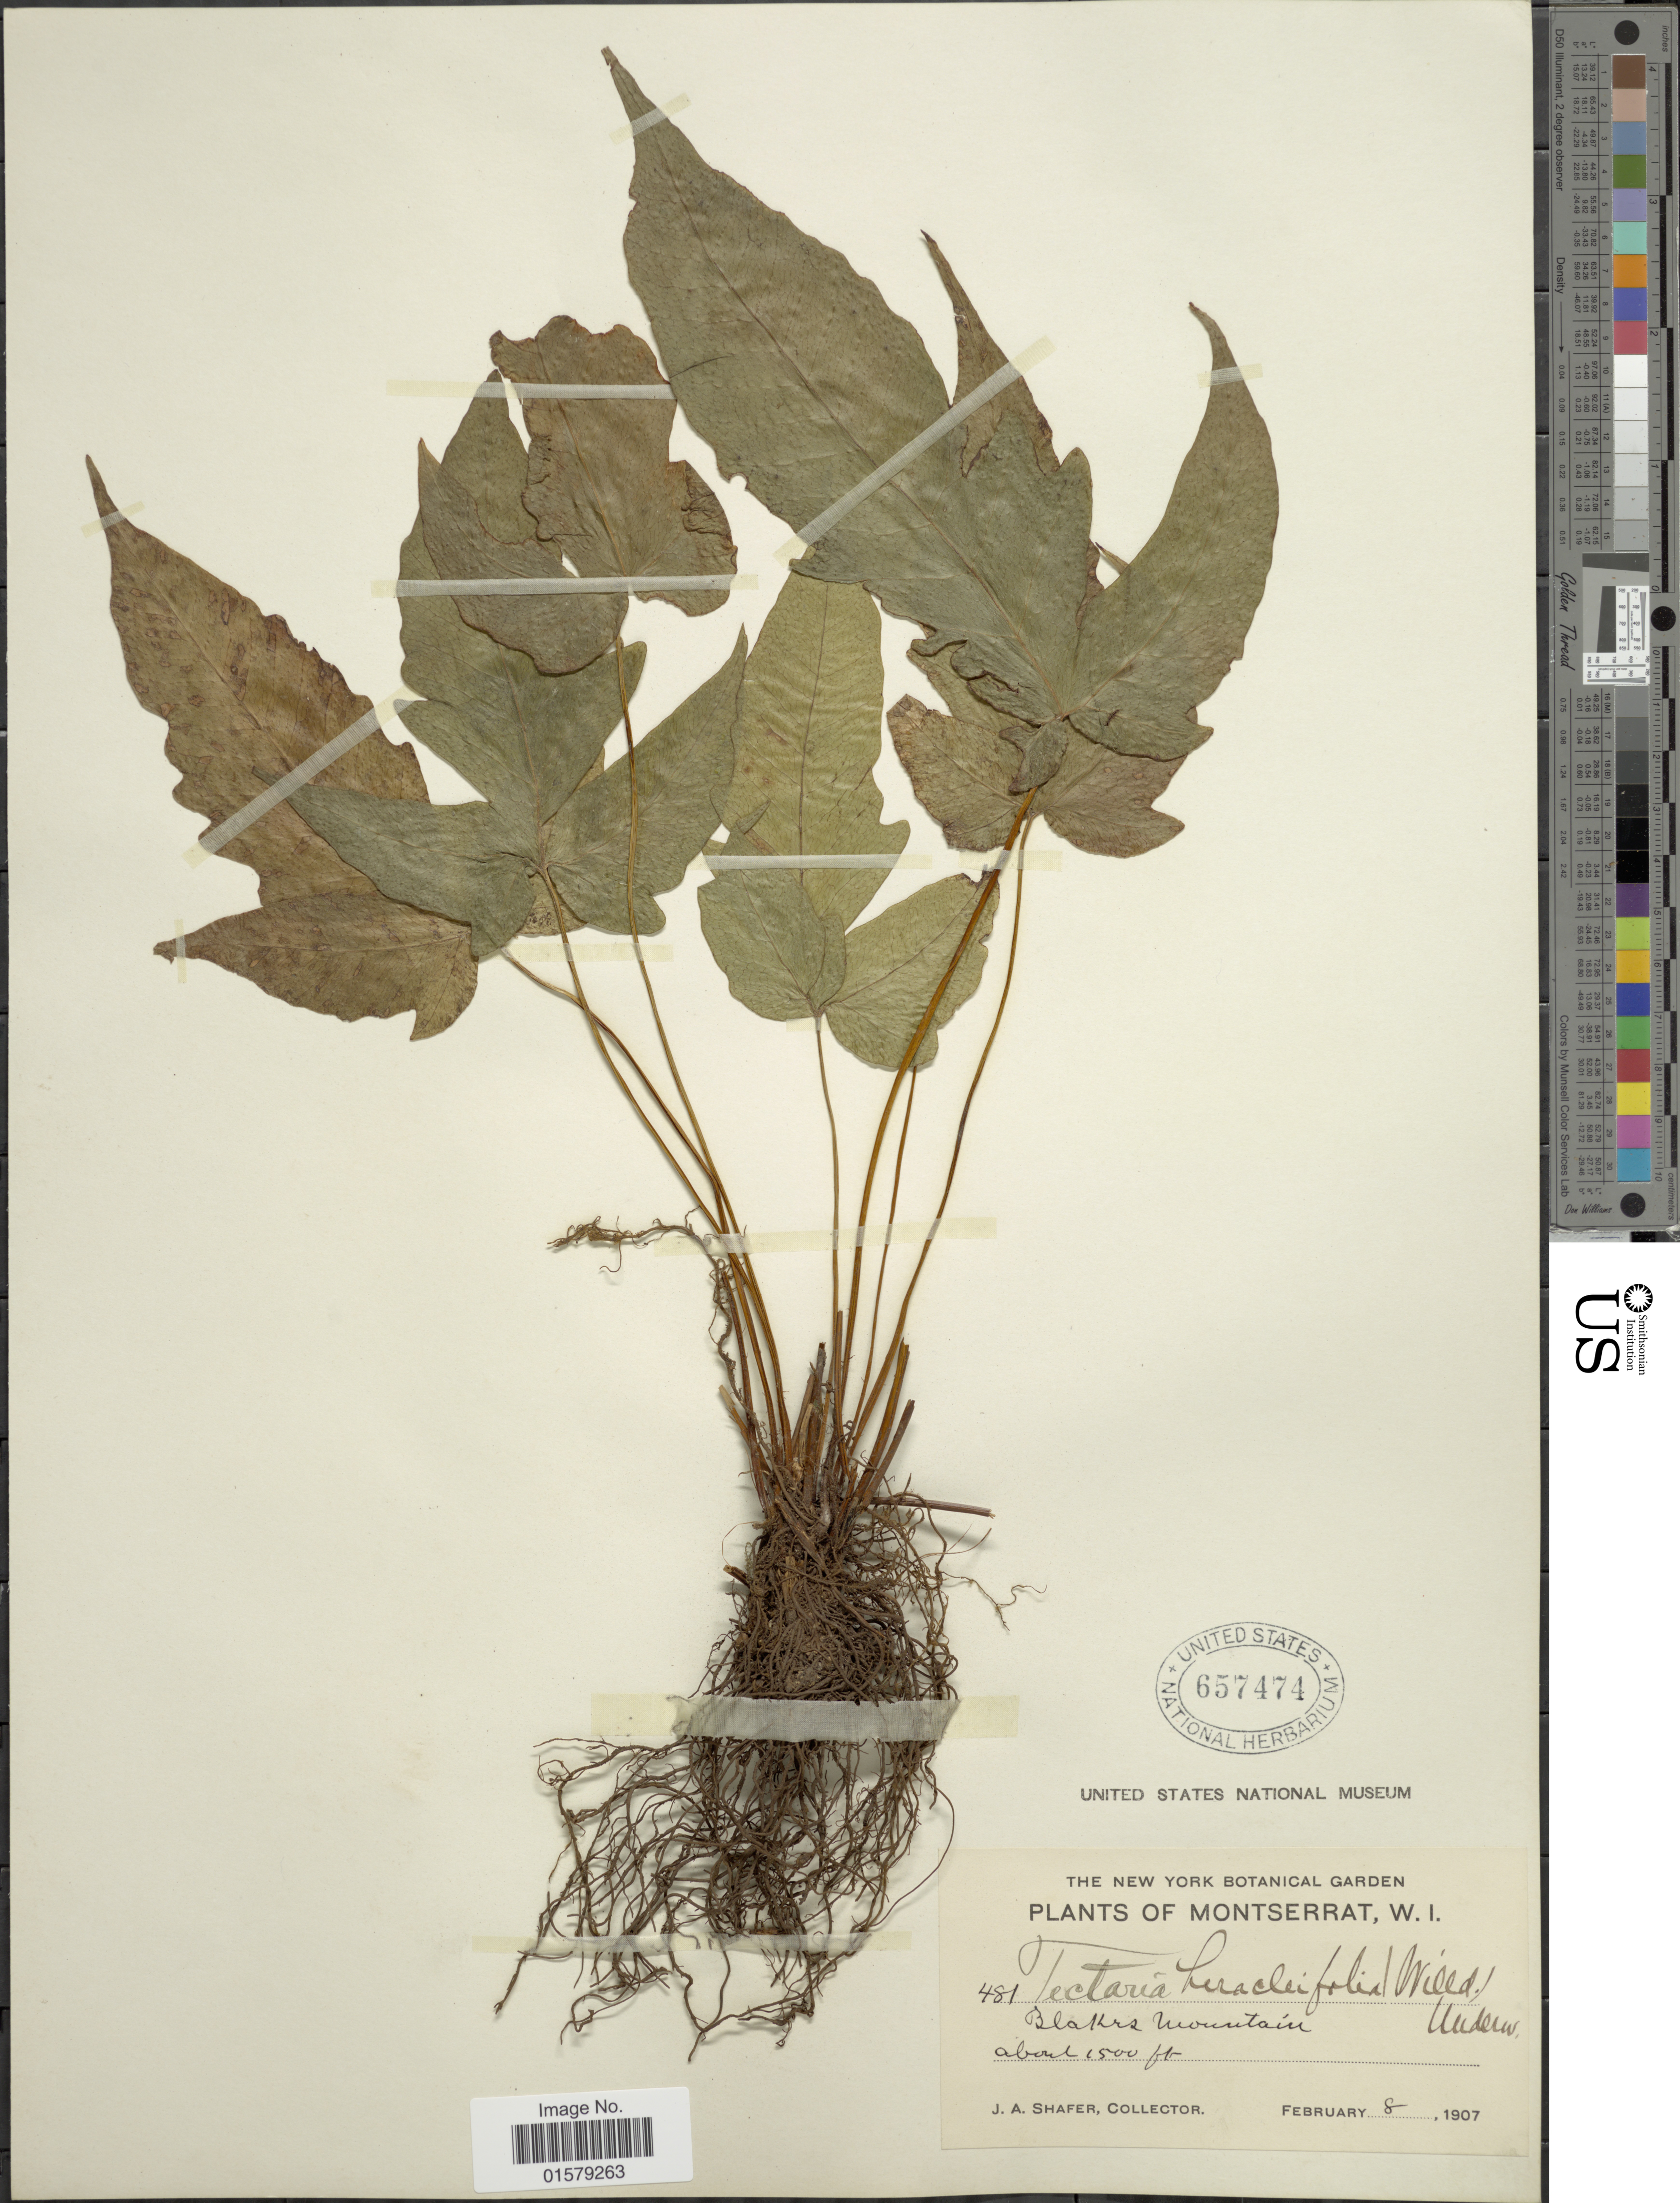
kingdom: Plantae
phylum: Tracheophyta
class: Polypodiopsida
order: Polypodiales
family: Tectariaceae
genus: Tectaria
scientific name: Tectaria heracleifolia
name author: (Willd.) Underw.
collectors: J. A. Shafer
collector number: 481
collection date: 1907-02-08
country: Montserrat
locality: Blathus Mountain. Montserrat W. I.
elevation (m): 457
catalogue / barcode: US 657474